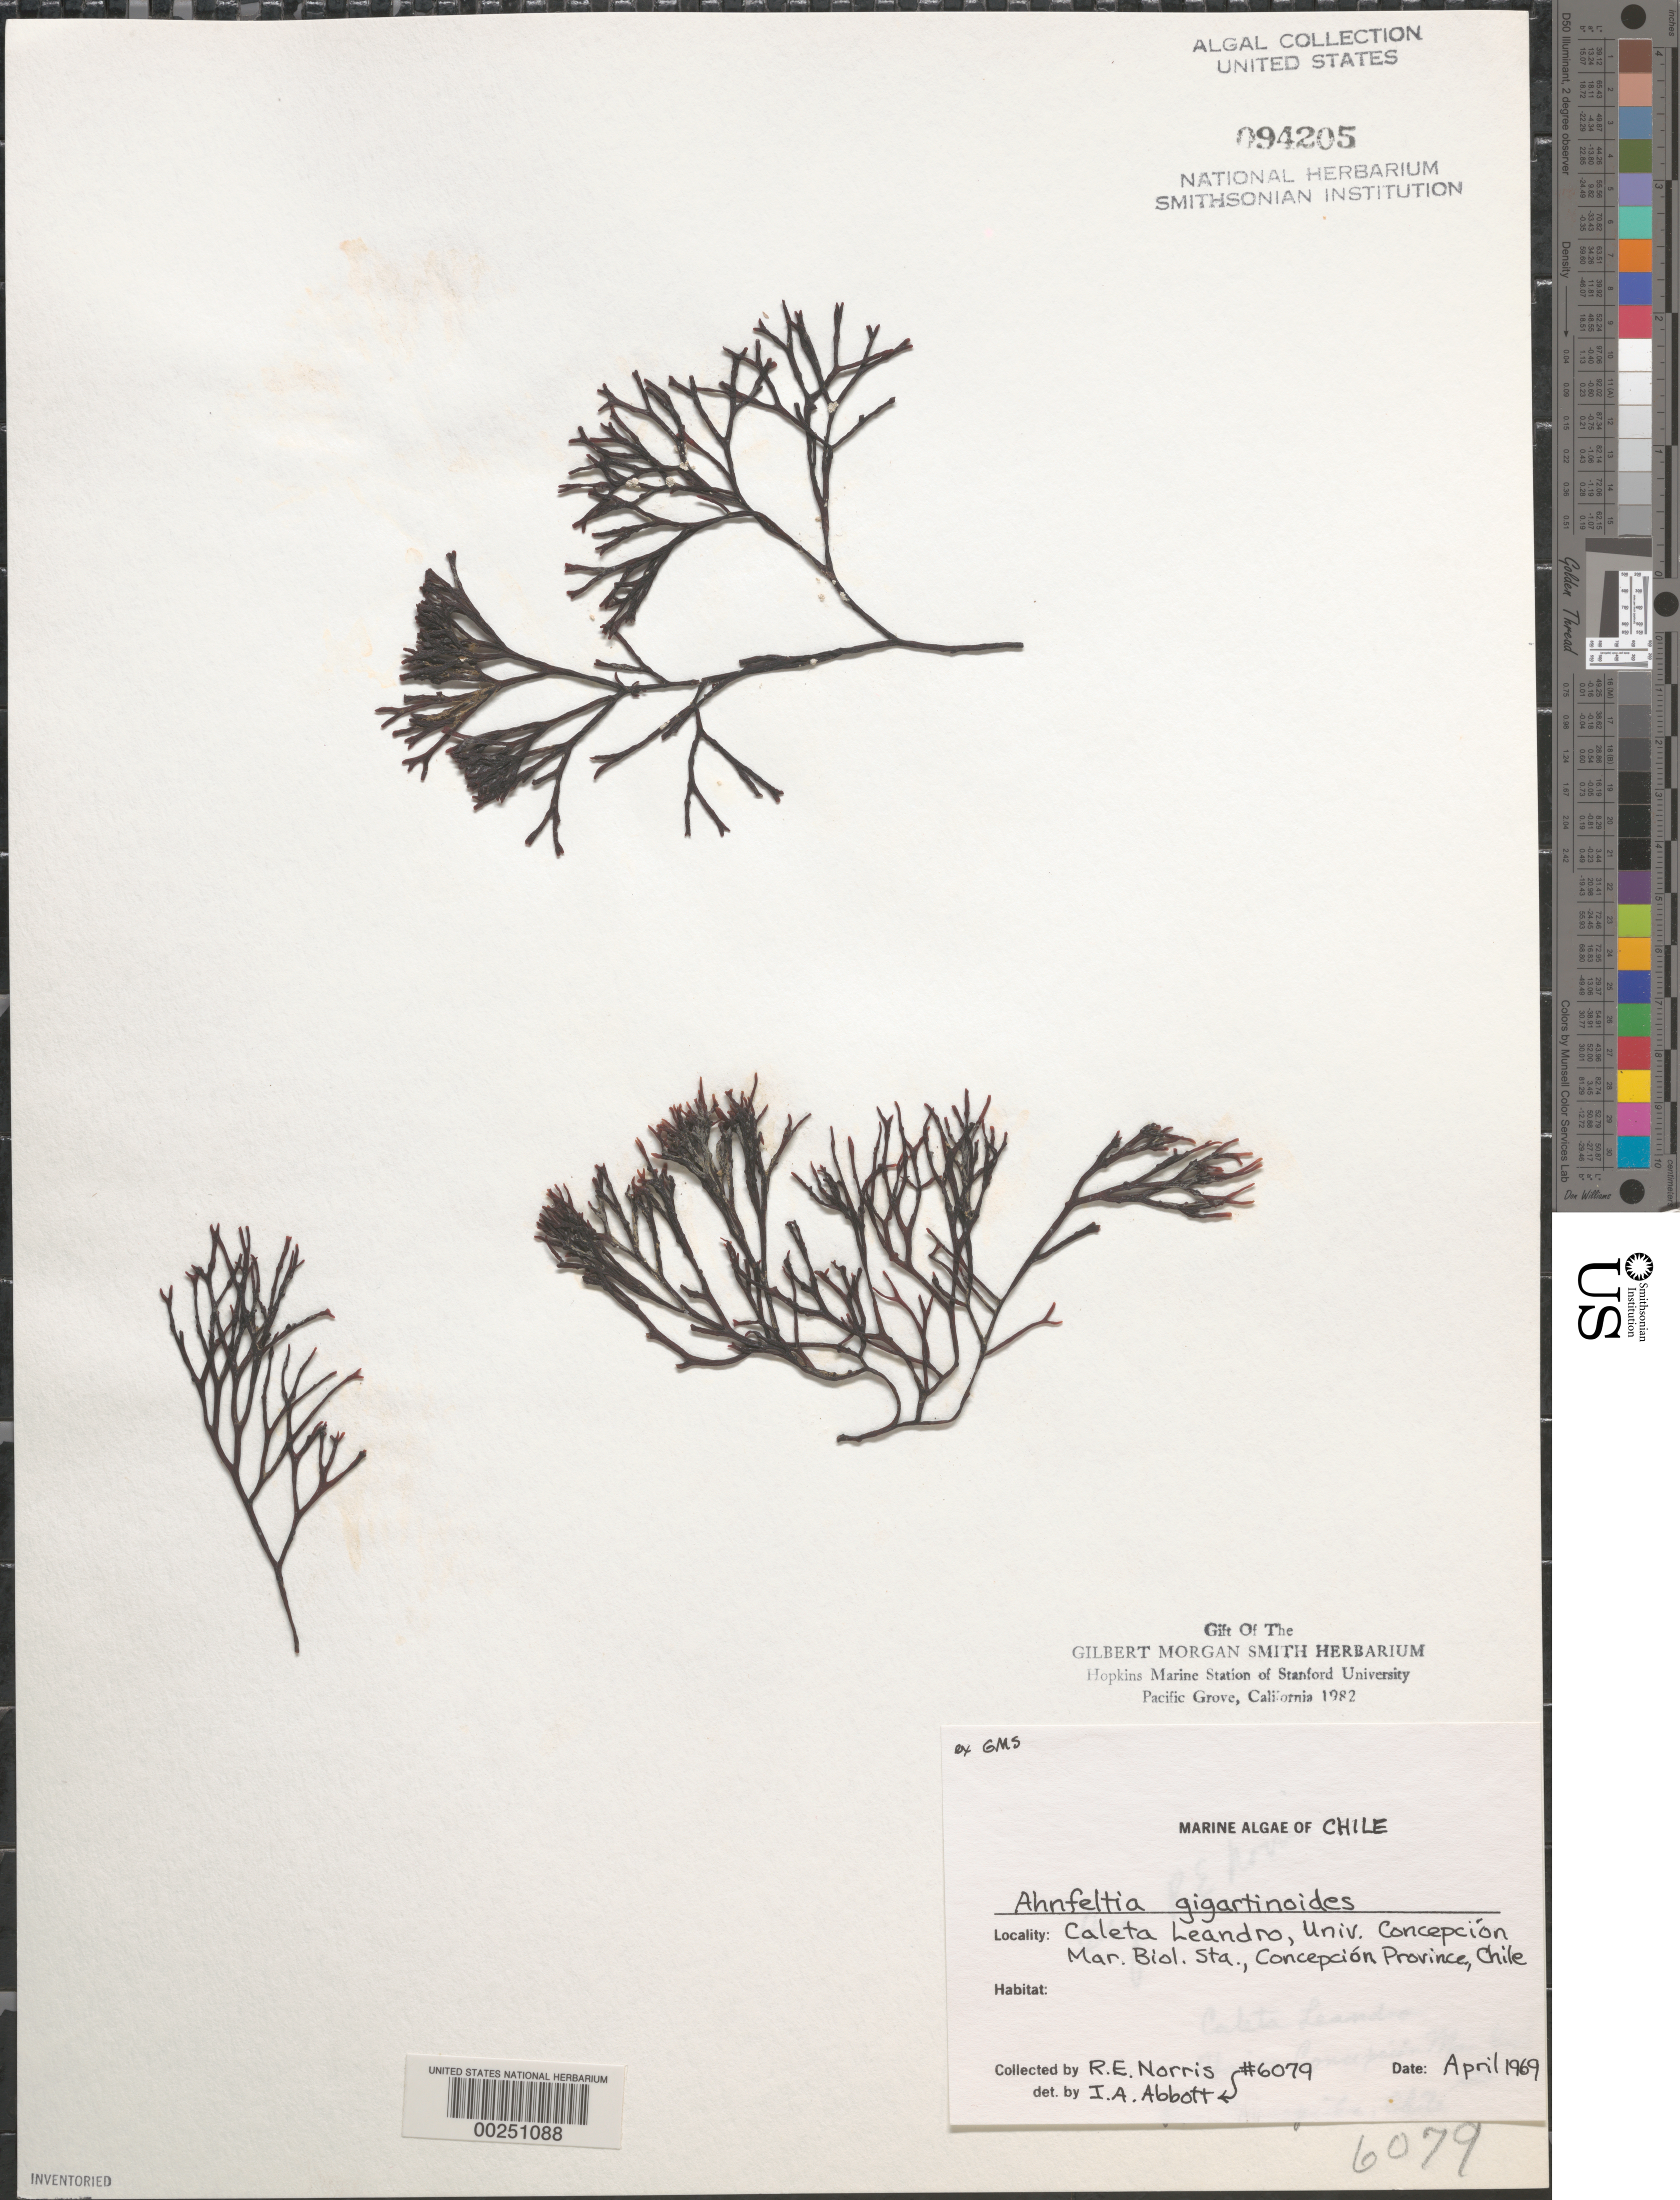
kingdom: Plantae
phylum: Rhodophyta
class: Florideophyceae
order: Ahnfeltiales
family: Ahnfeltiaceae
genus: Ahnfeltia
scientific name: Ahnfeltia gigartinoides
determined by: Abbott, Isabella A.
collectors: R. E. Norris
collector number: IAA 6079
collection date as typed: Apr 1969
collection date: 1969-04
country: Chile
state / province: Bio-Bío (VIII)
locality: Caleta leandro, univ. concepcion mar. biol. sta.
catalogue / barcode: US 94205